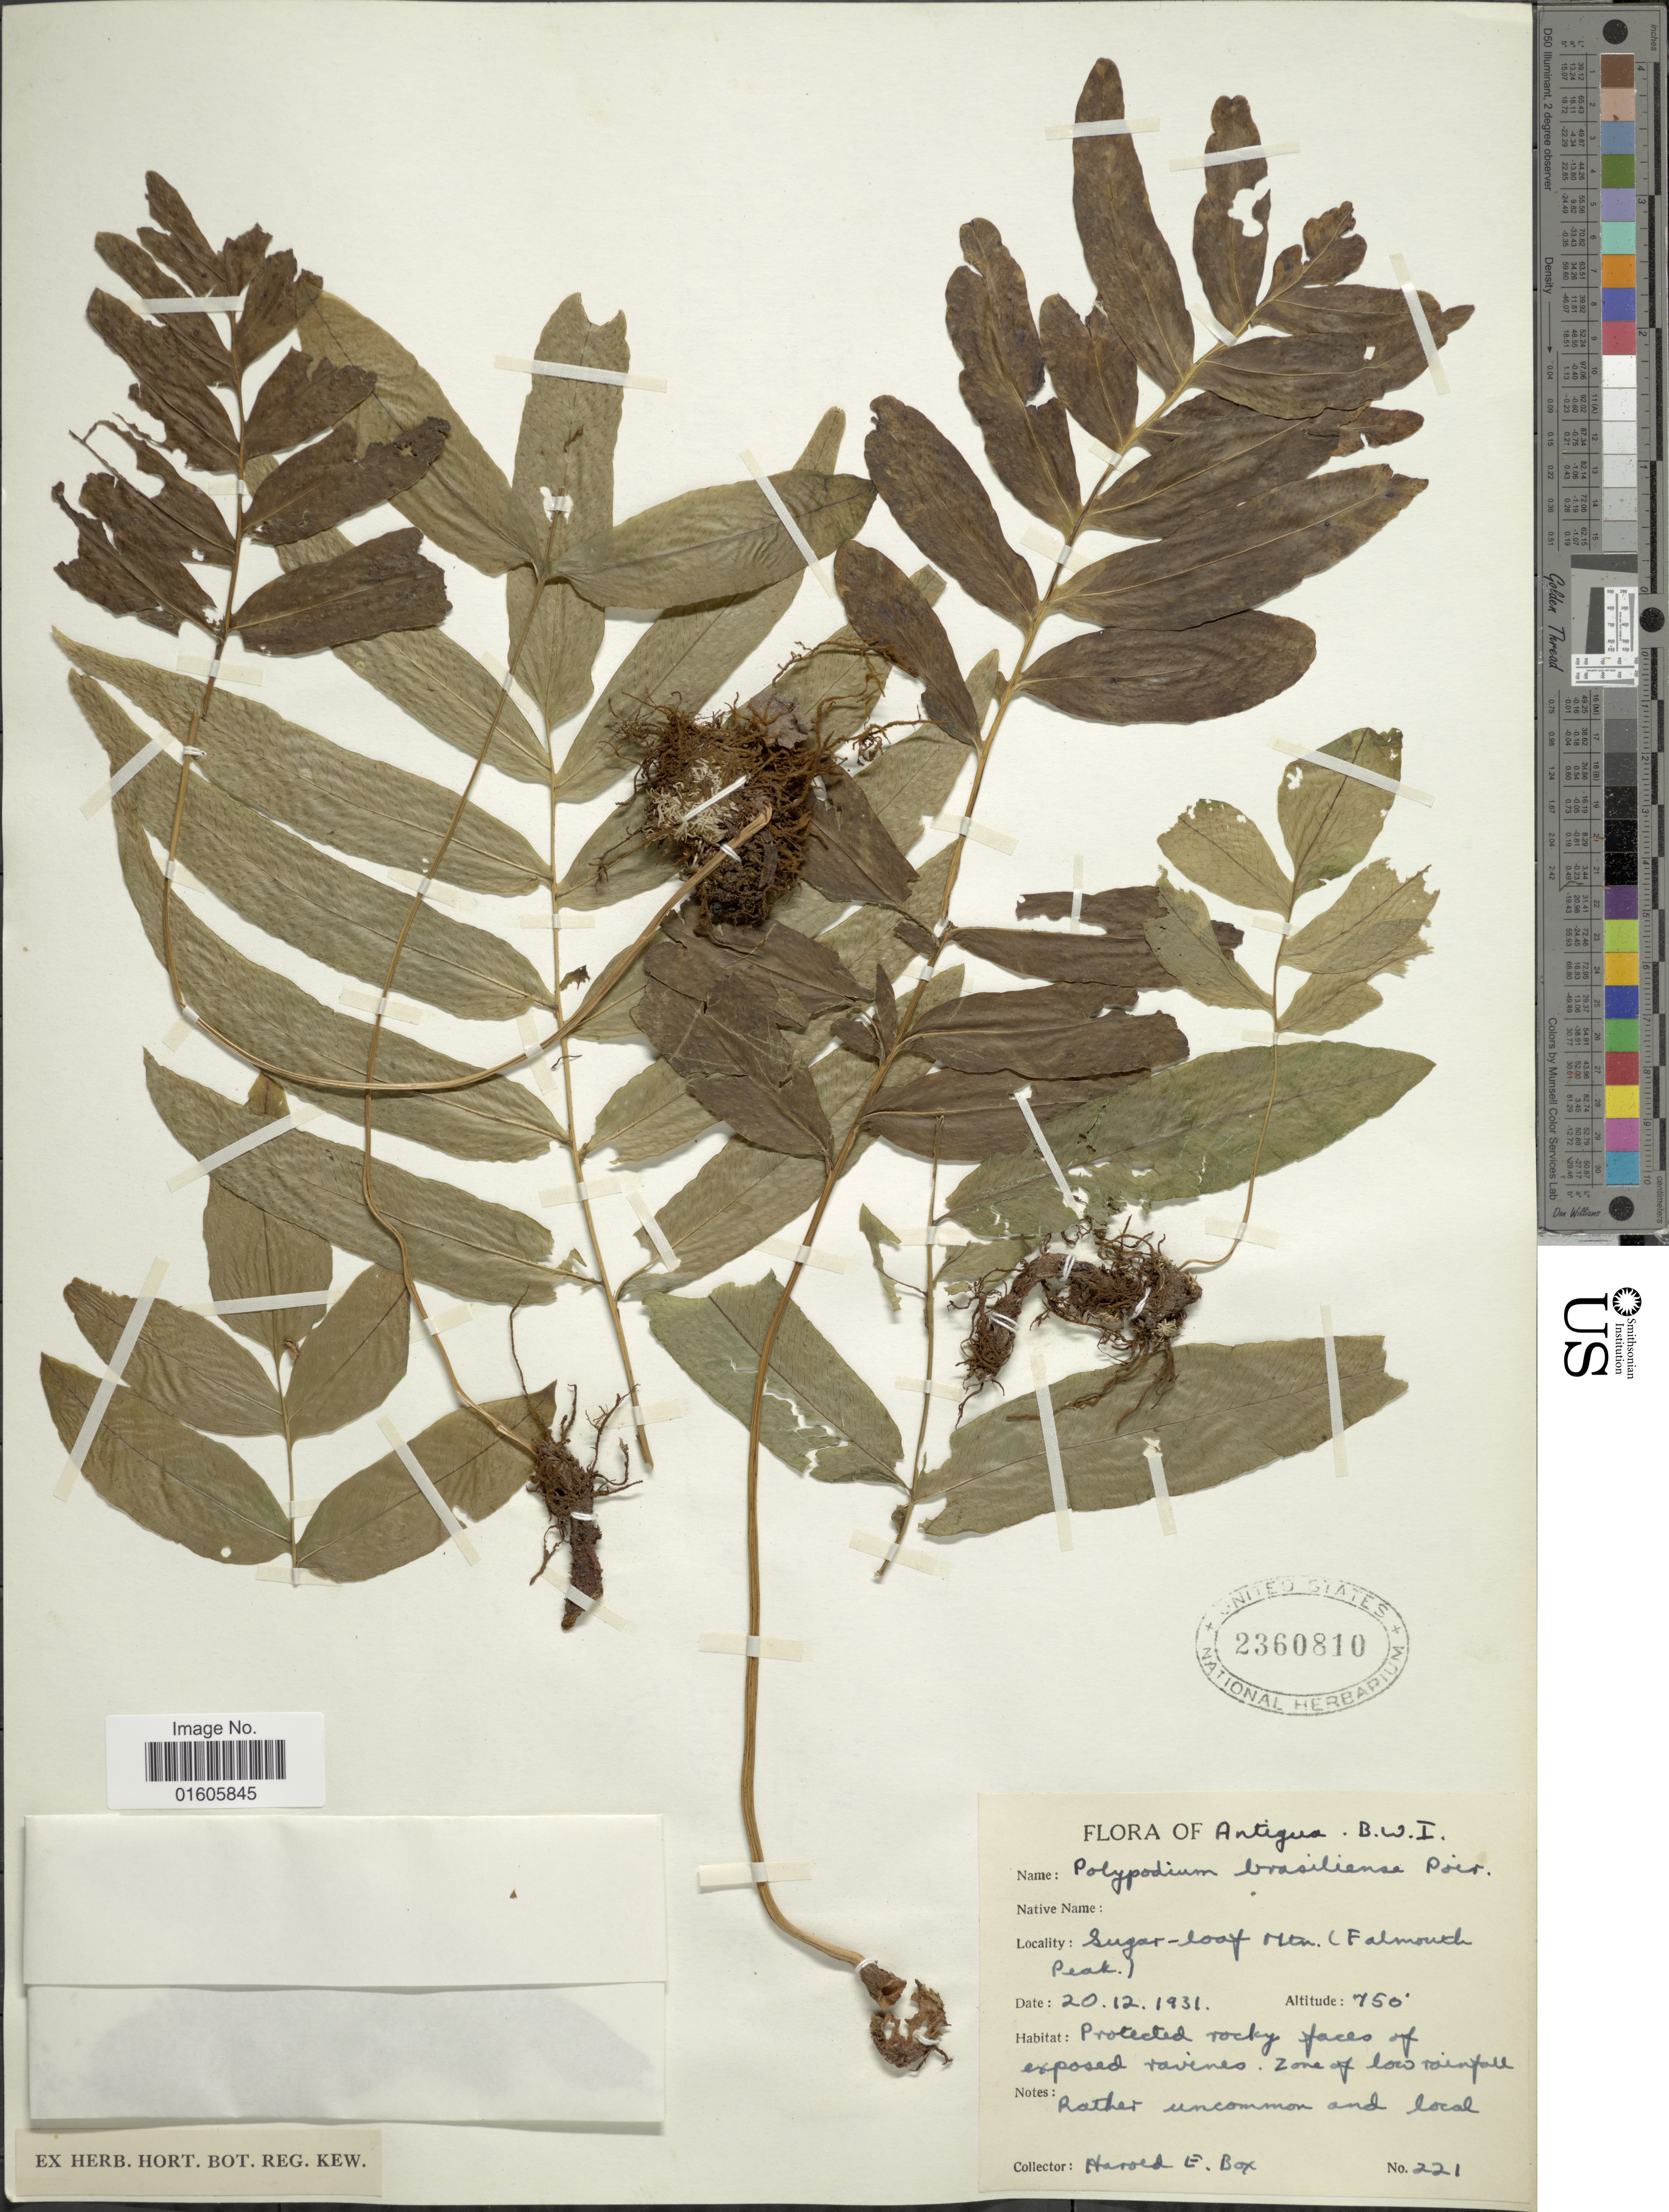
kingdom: Plantae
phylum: Tracheophyta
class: Polypodiopsida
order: Polypodiales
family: Polypodiaceae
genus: Serpocaulon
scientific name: Serpocaulon triseriale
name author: (Sw.) A.R. Sm.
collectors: H. E. Box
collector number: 221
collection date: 1931-12-20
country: Antigua and Barbuda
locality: Antigua, B.W.I. Sugar-loof Mtn. (Falmouth Peak).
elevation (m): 229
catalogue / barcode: US 2360810